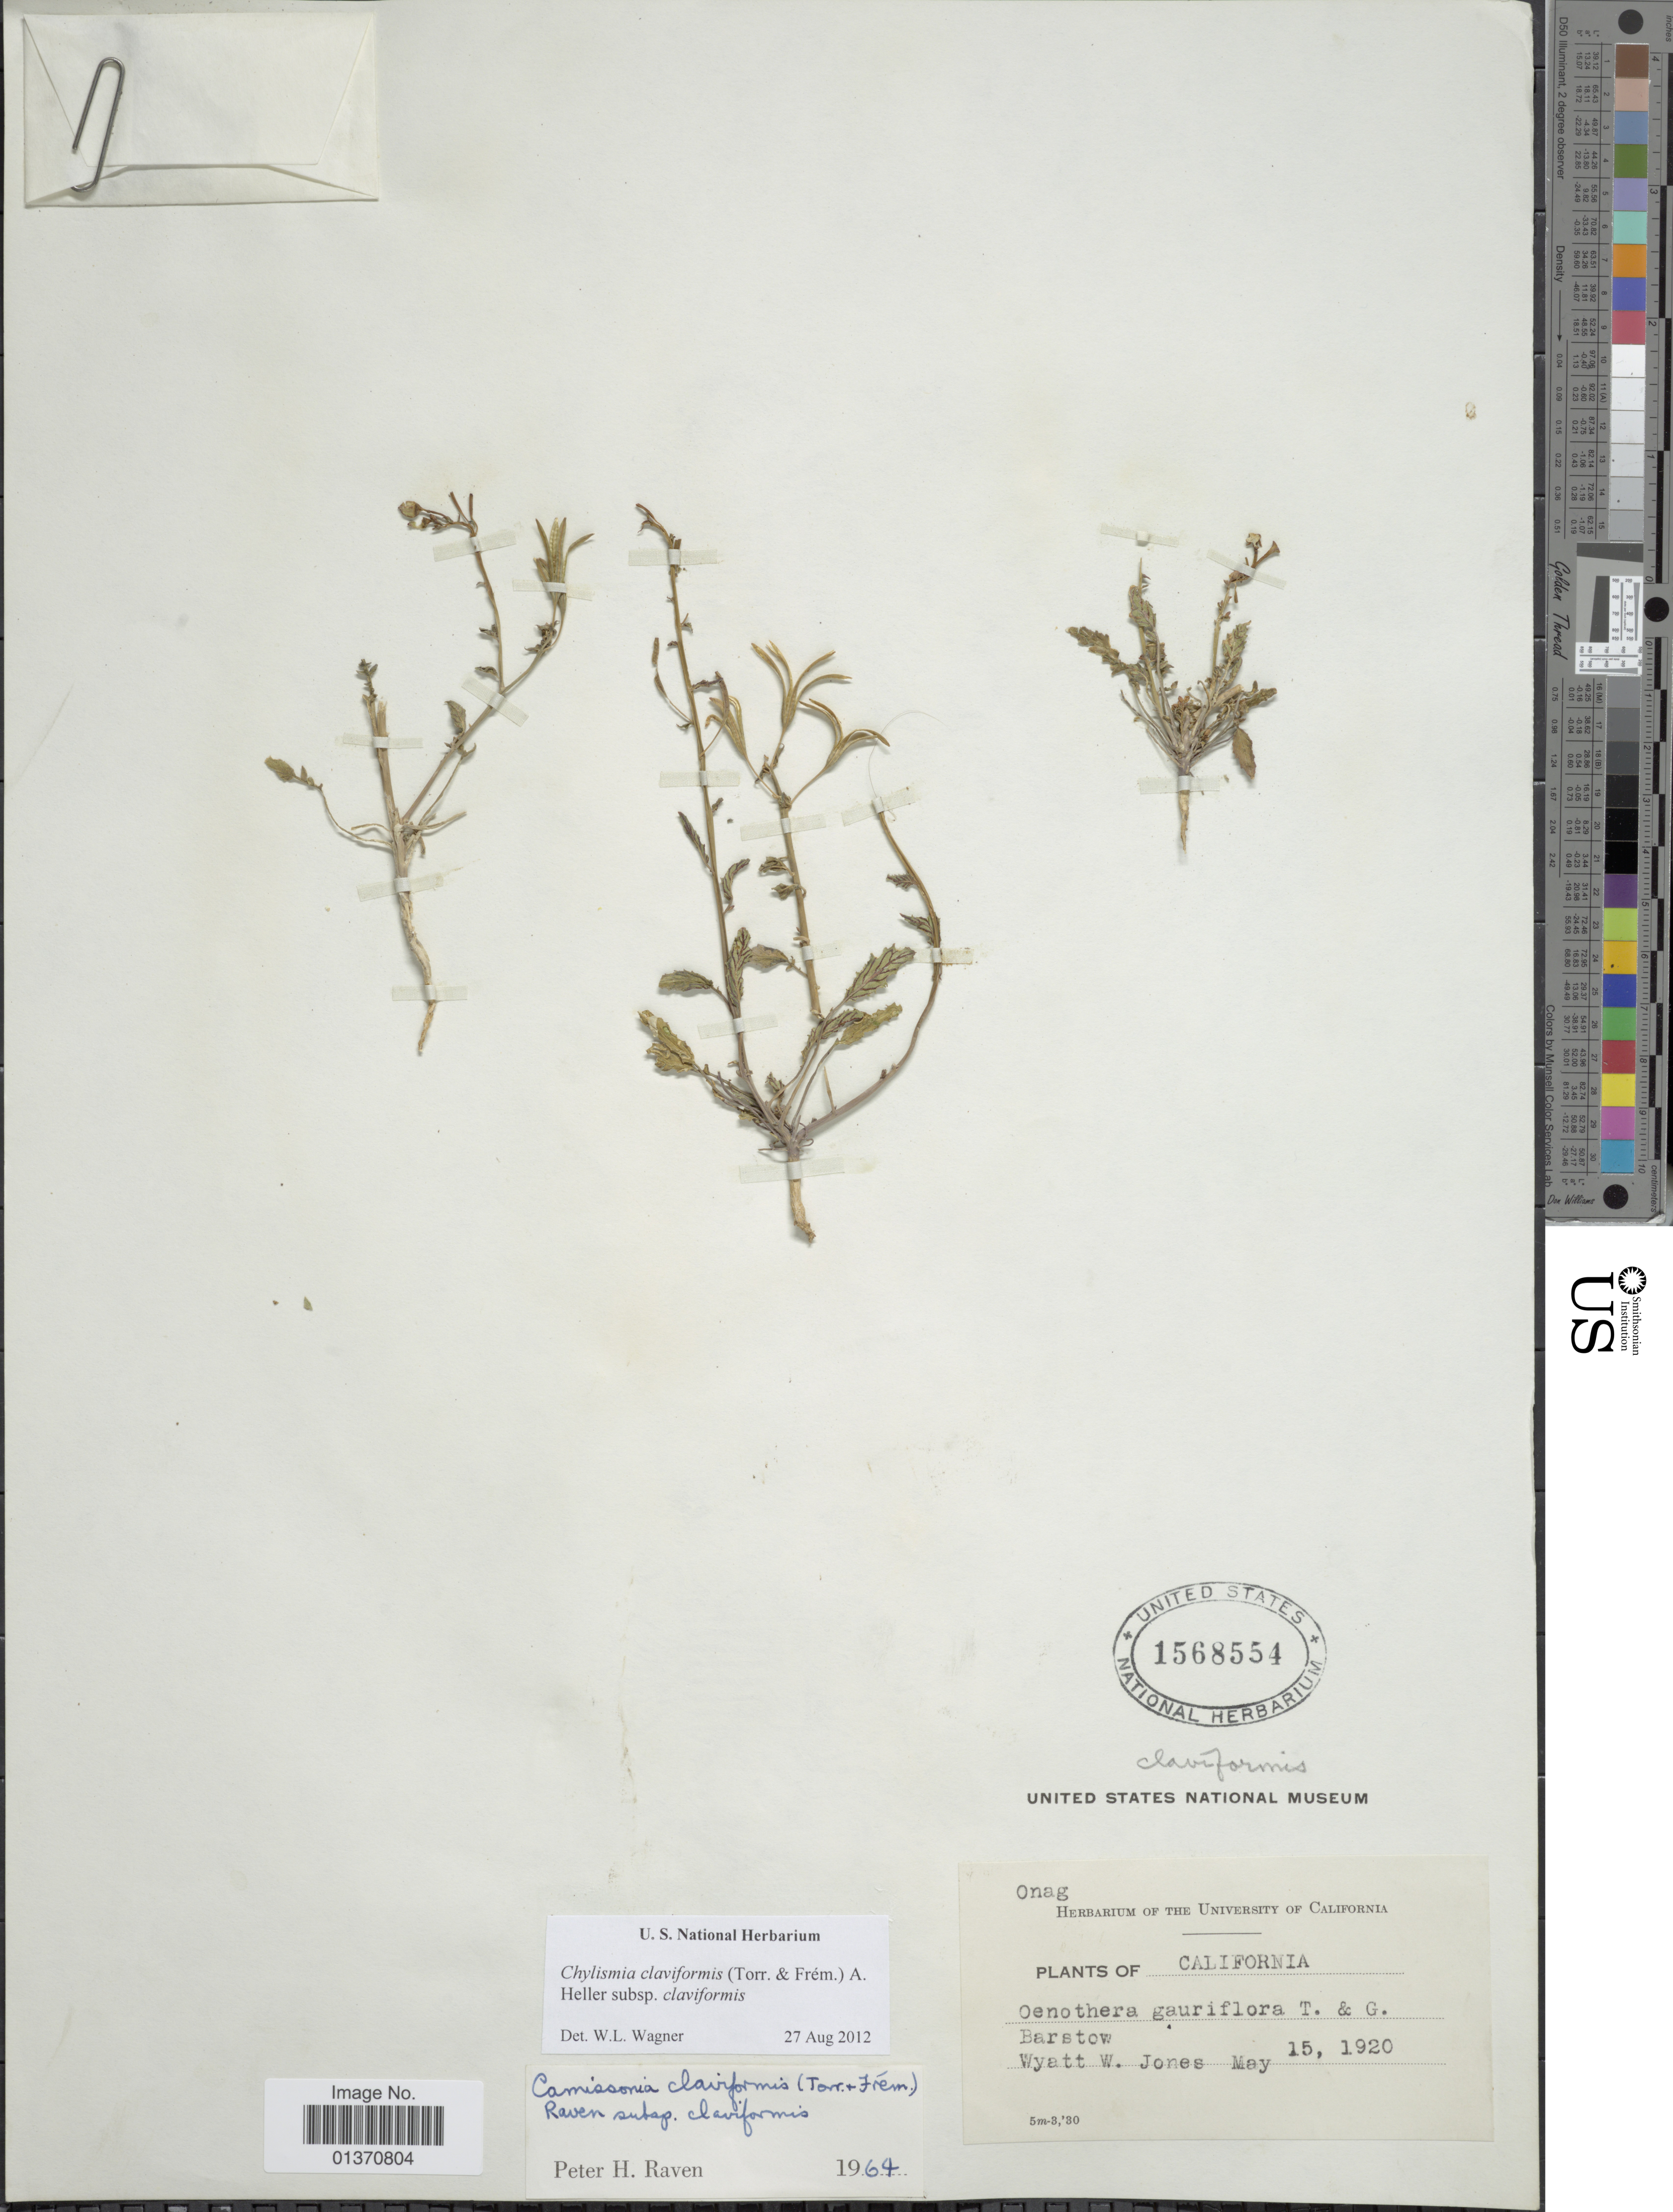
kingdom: Plantae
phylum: Tracheophyta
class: Magnoliopsida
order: Myrtales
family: Onagraceae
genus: Chylismia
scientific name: Chylismia claviformis subsp. claviformis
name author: (Torr. & Frém.) A. Heller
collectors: W. W. Jones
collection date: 1920-05-15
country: United States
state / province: California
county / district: San Bernardino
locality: Barstow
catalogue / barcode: US 1568554